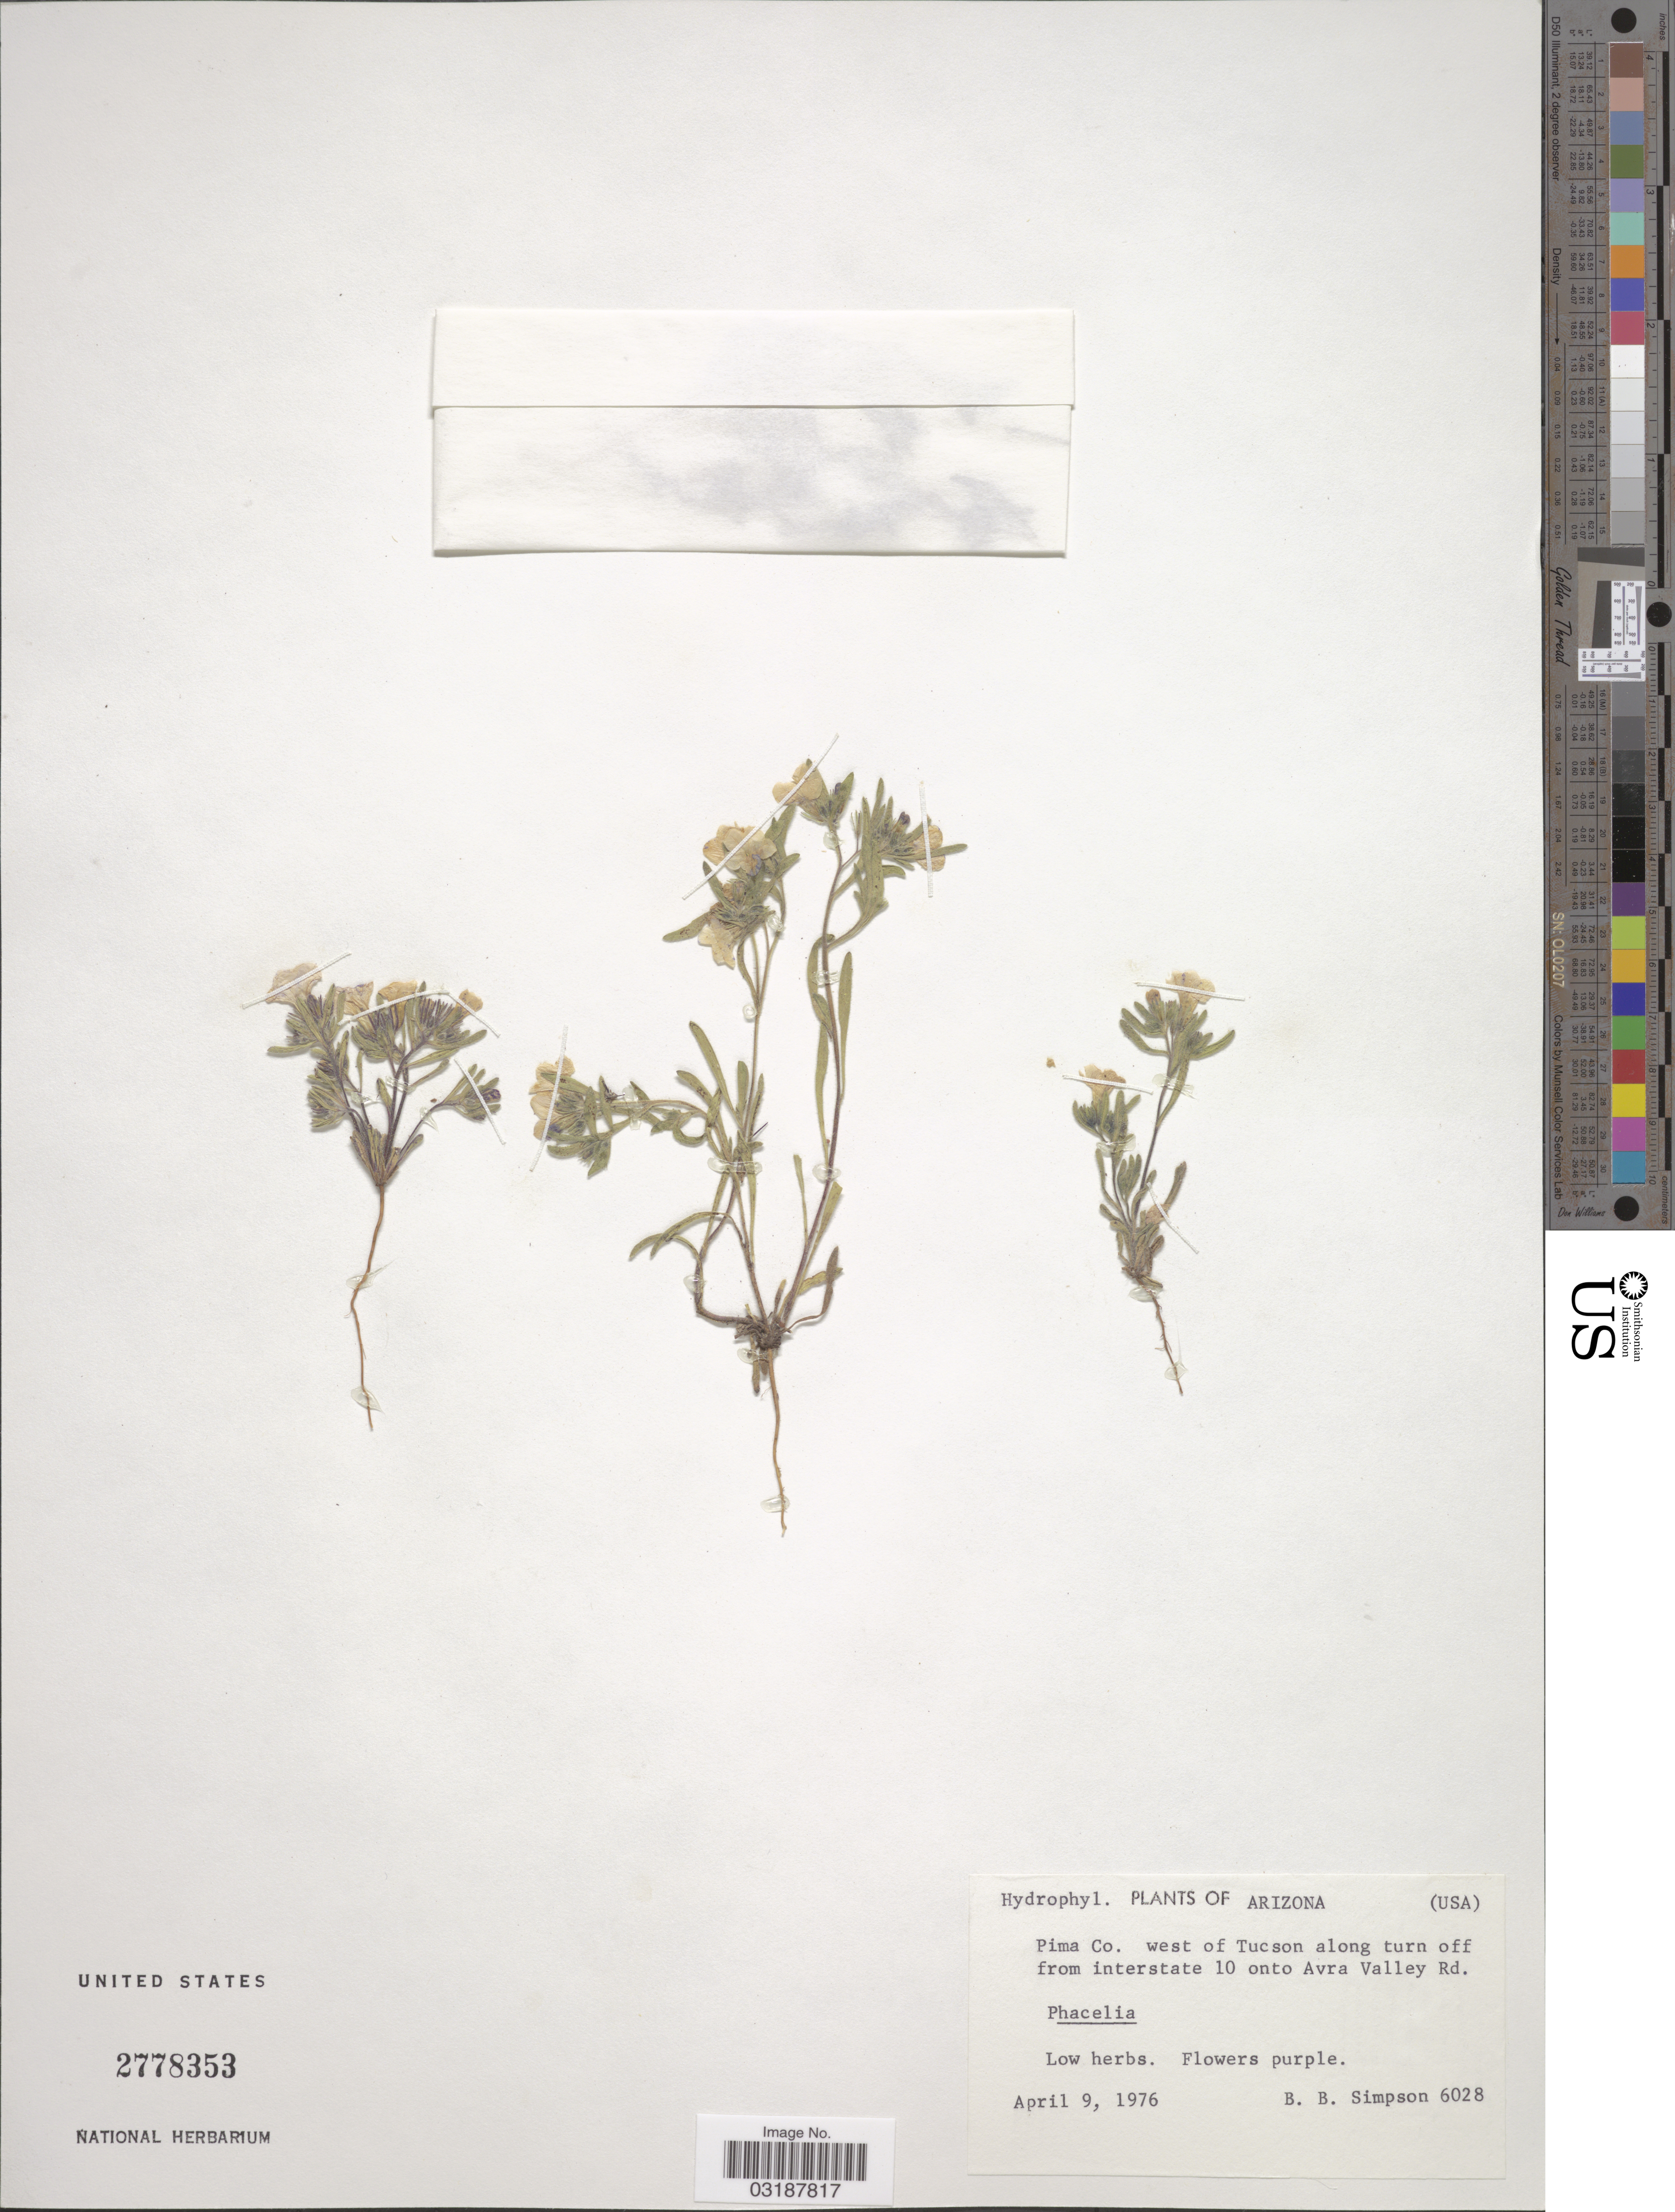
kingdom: Plantae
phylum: Tracheophyta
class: Magnoliopsida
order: Boraginales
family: Hydrophyllaceae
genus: Phacelia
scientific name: Phacelia sp.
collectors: B. Simpson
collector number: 6028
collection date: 1976-04-09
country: United States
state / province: Arizona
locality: Pima Co., west of Tucson along turn off from interstate 10 onto Avra Valley Rd.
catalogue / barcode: US 2778353